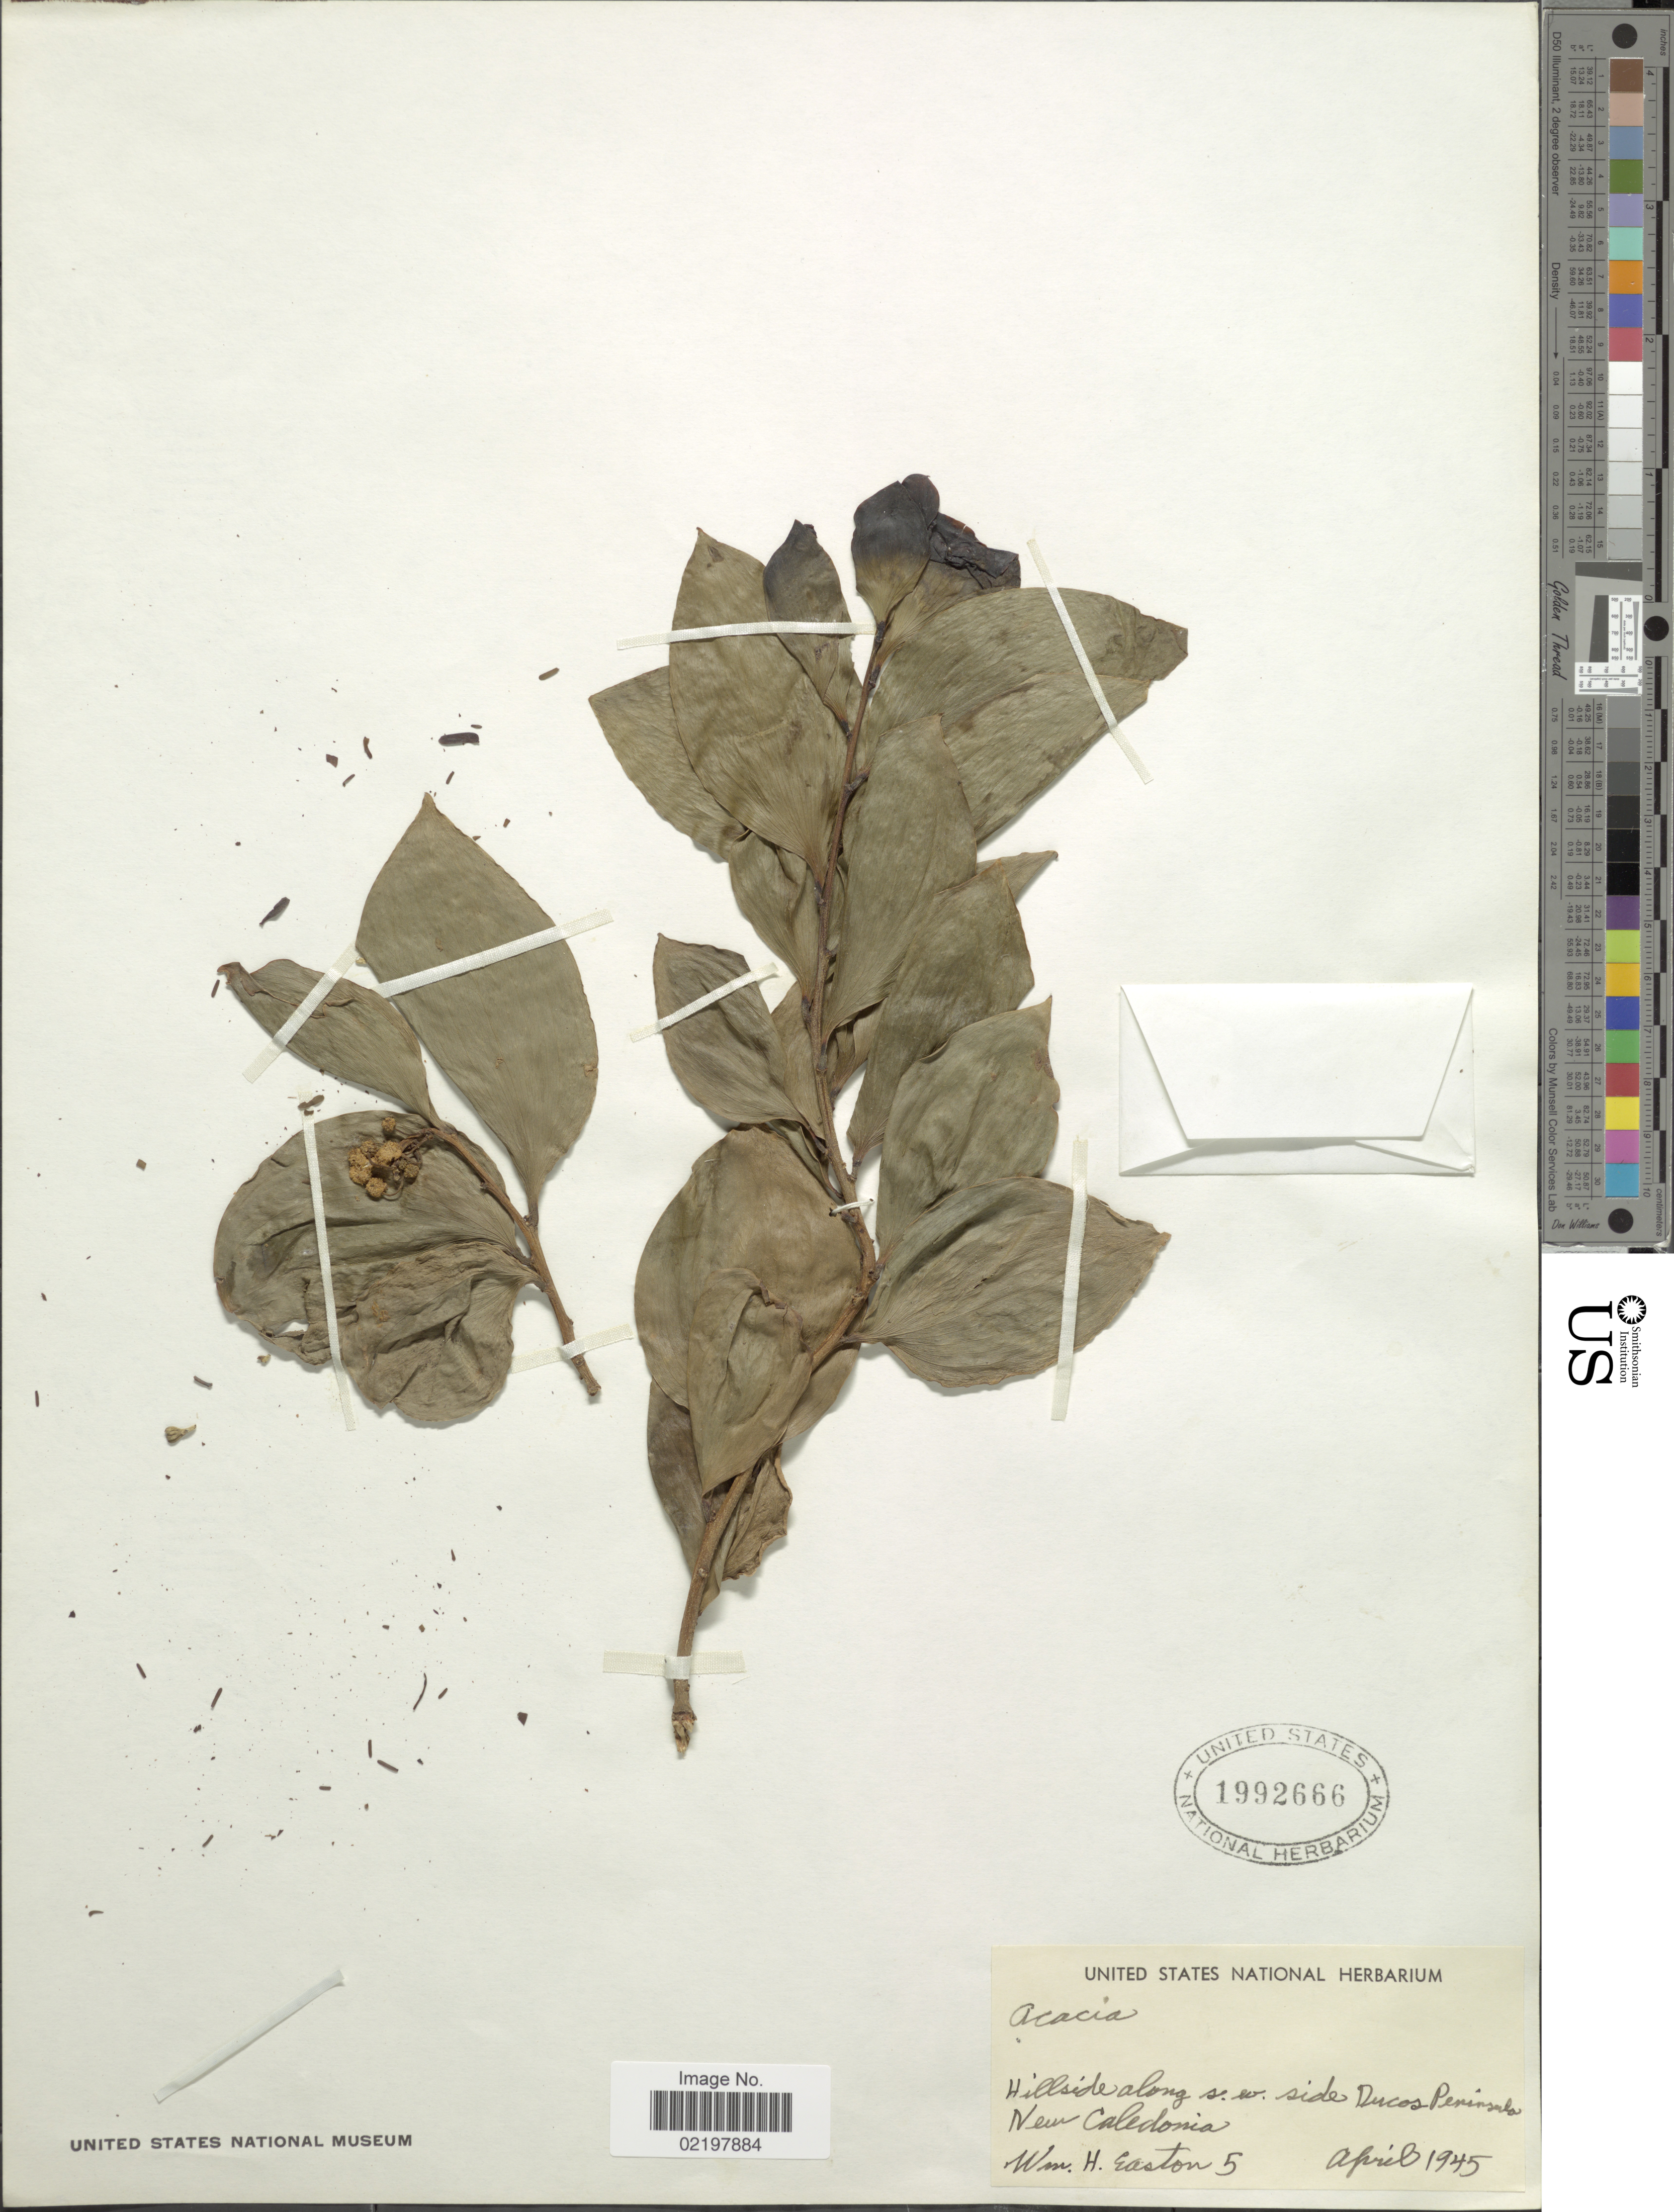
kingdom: Plantae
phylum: Tracheophyta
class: Magnoliopsida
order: Fabales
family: Fabaceae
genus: Acacia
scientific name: Acacia sp.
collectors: W. Easton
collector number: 5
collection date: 1945-04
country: New Caledonia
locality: Hillsides along s.w. side Ducos Peninsula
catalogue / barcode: US 1992666